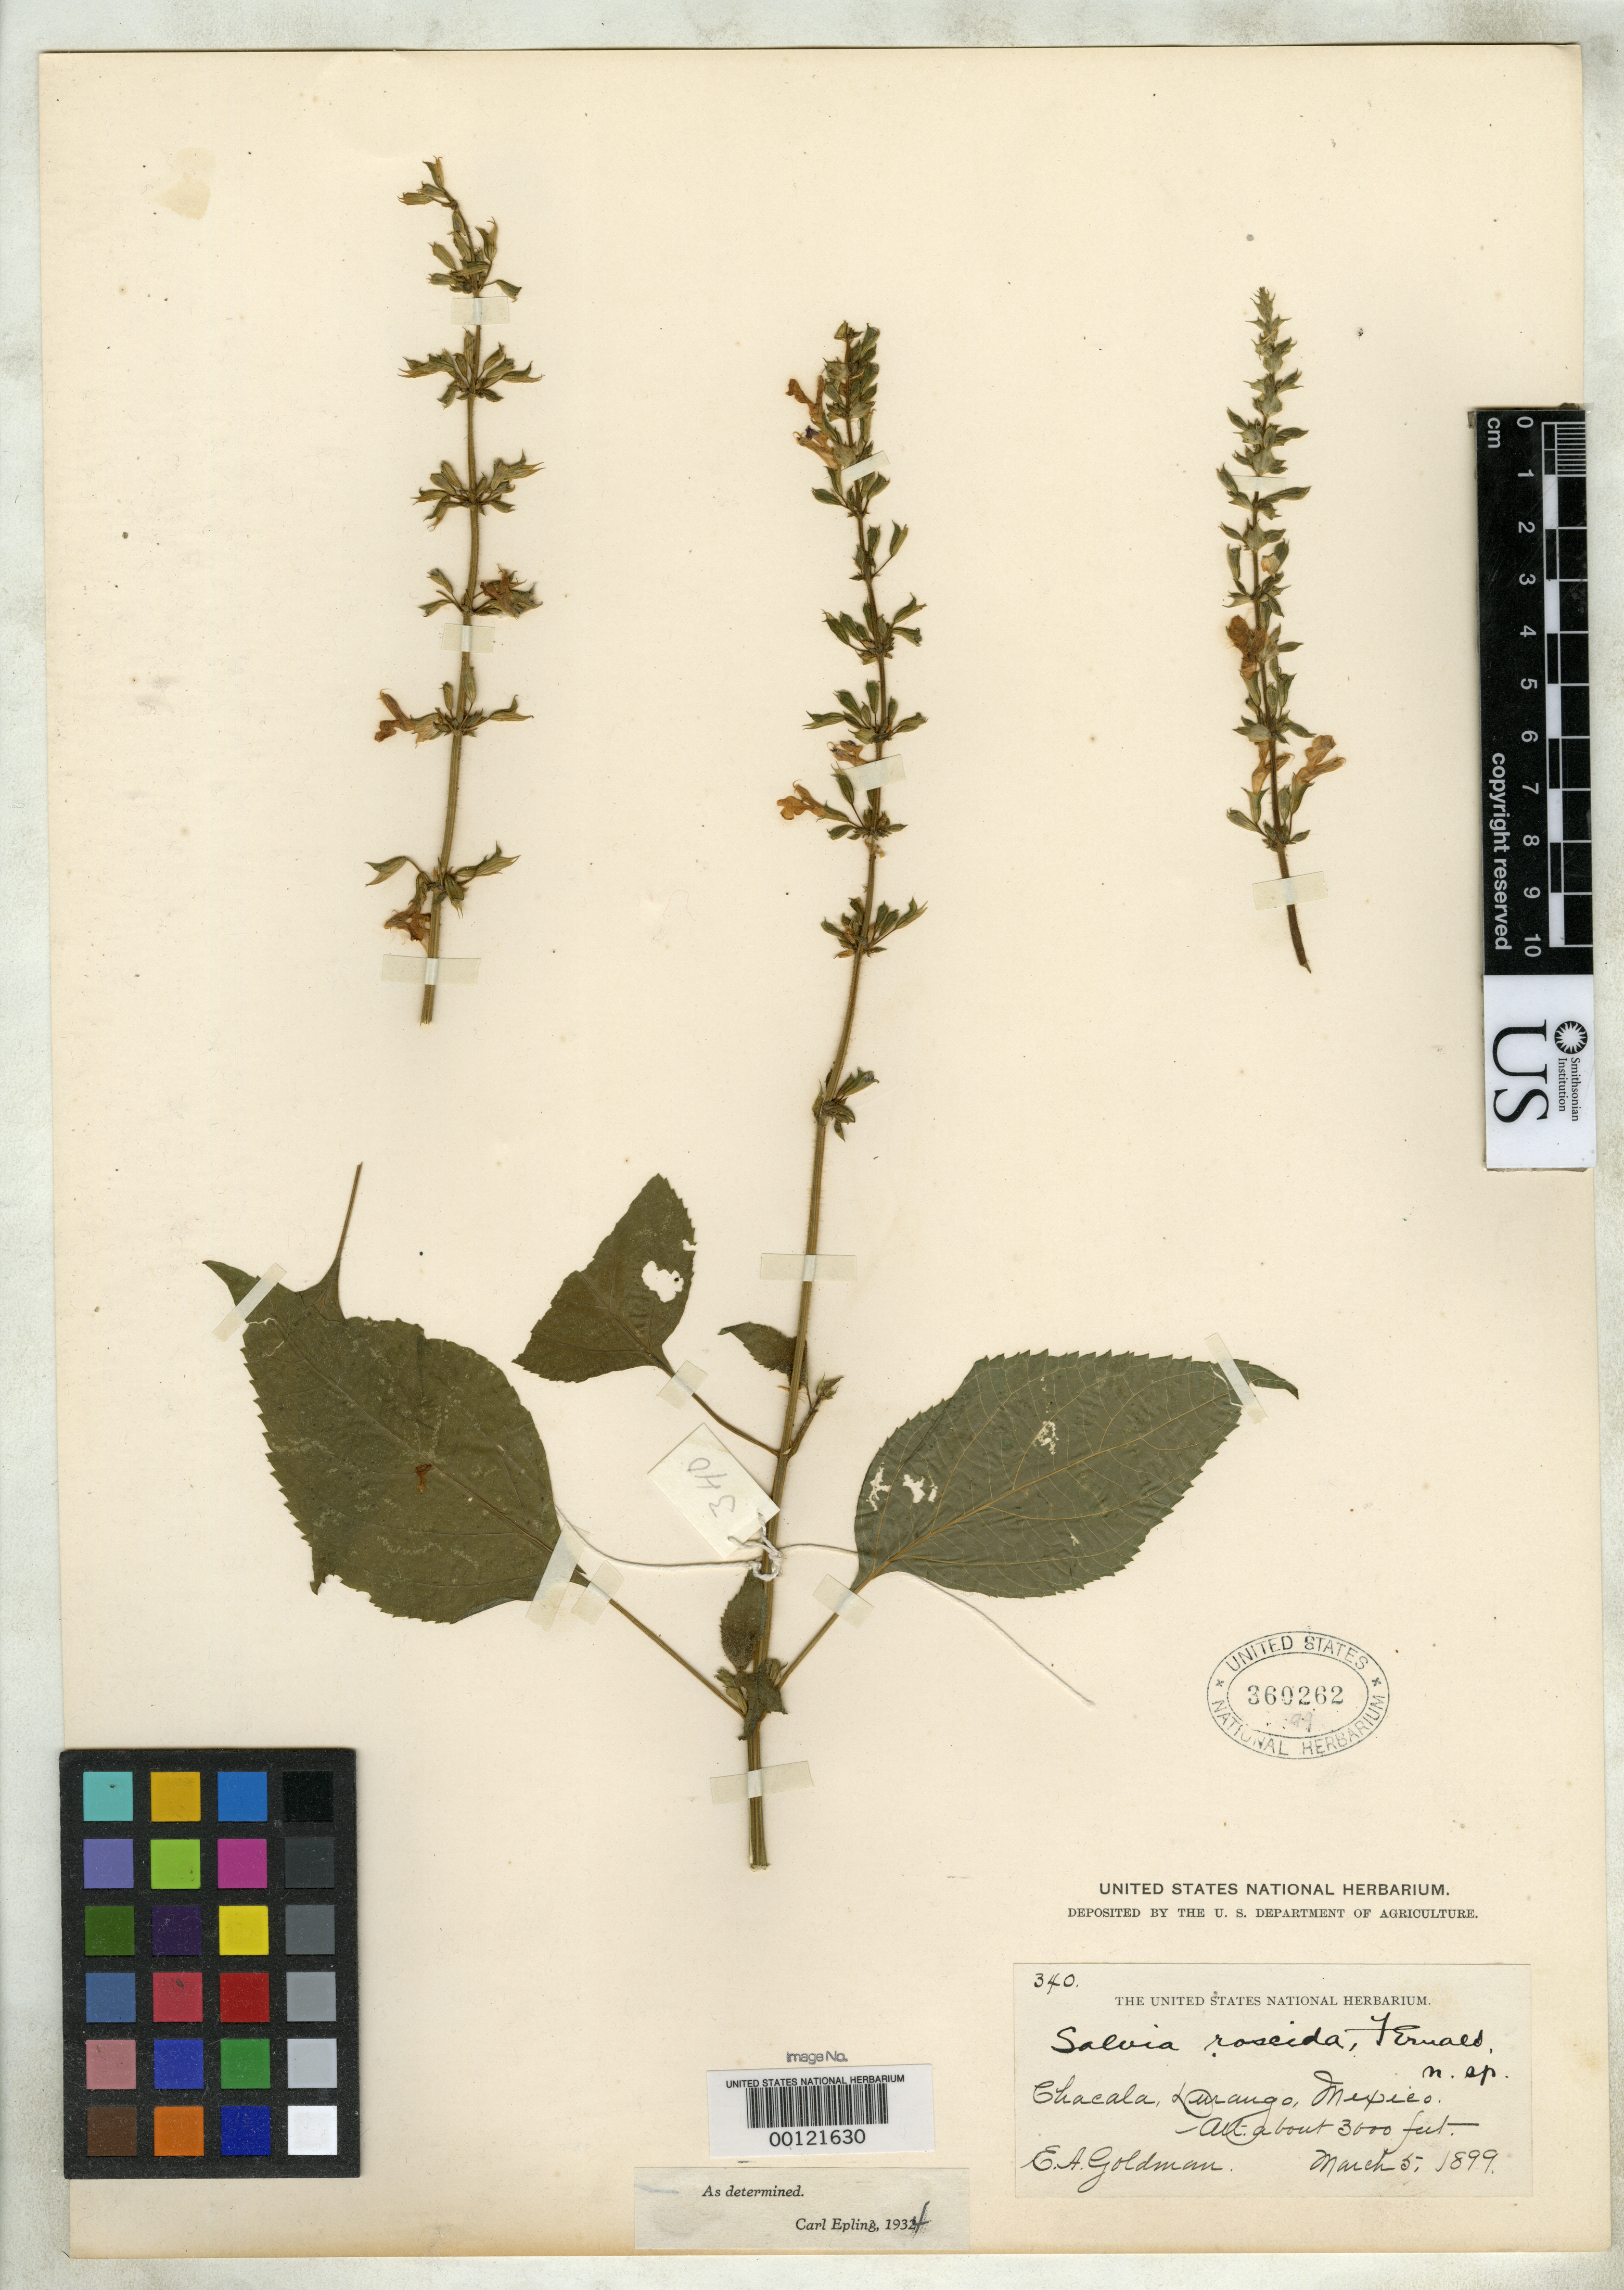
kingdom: Plantae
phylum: Tracheophyta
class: Magnoliopsida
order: Lamiales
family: Lamiaceae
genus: Salvia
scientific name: Salvia roscida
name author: Fernald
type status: Isotype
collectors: E. A. Goldman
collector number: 340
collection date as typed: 05 Mar 1899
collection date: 1899-03-05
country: Mexico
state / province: Durango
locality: Chacala.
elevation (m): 914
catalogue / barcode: US 360262